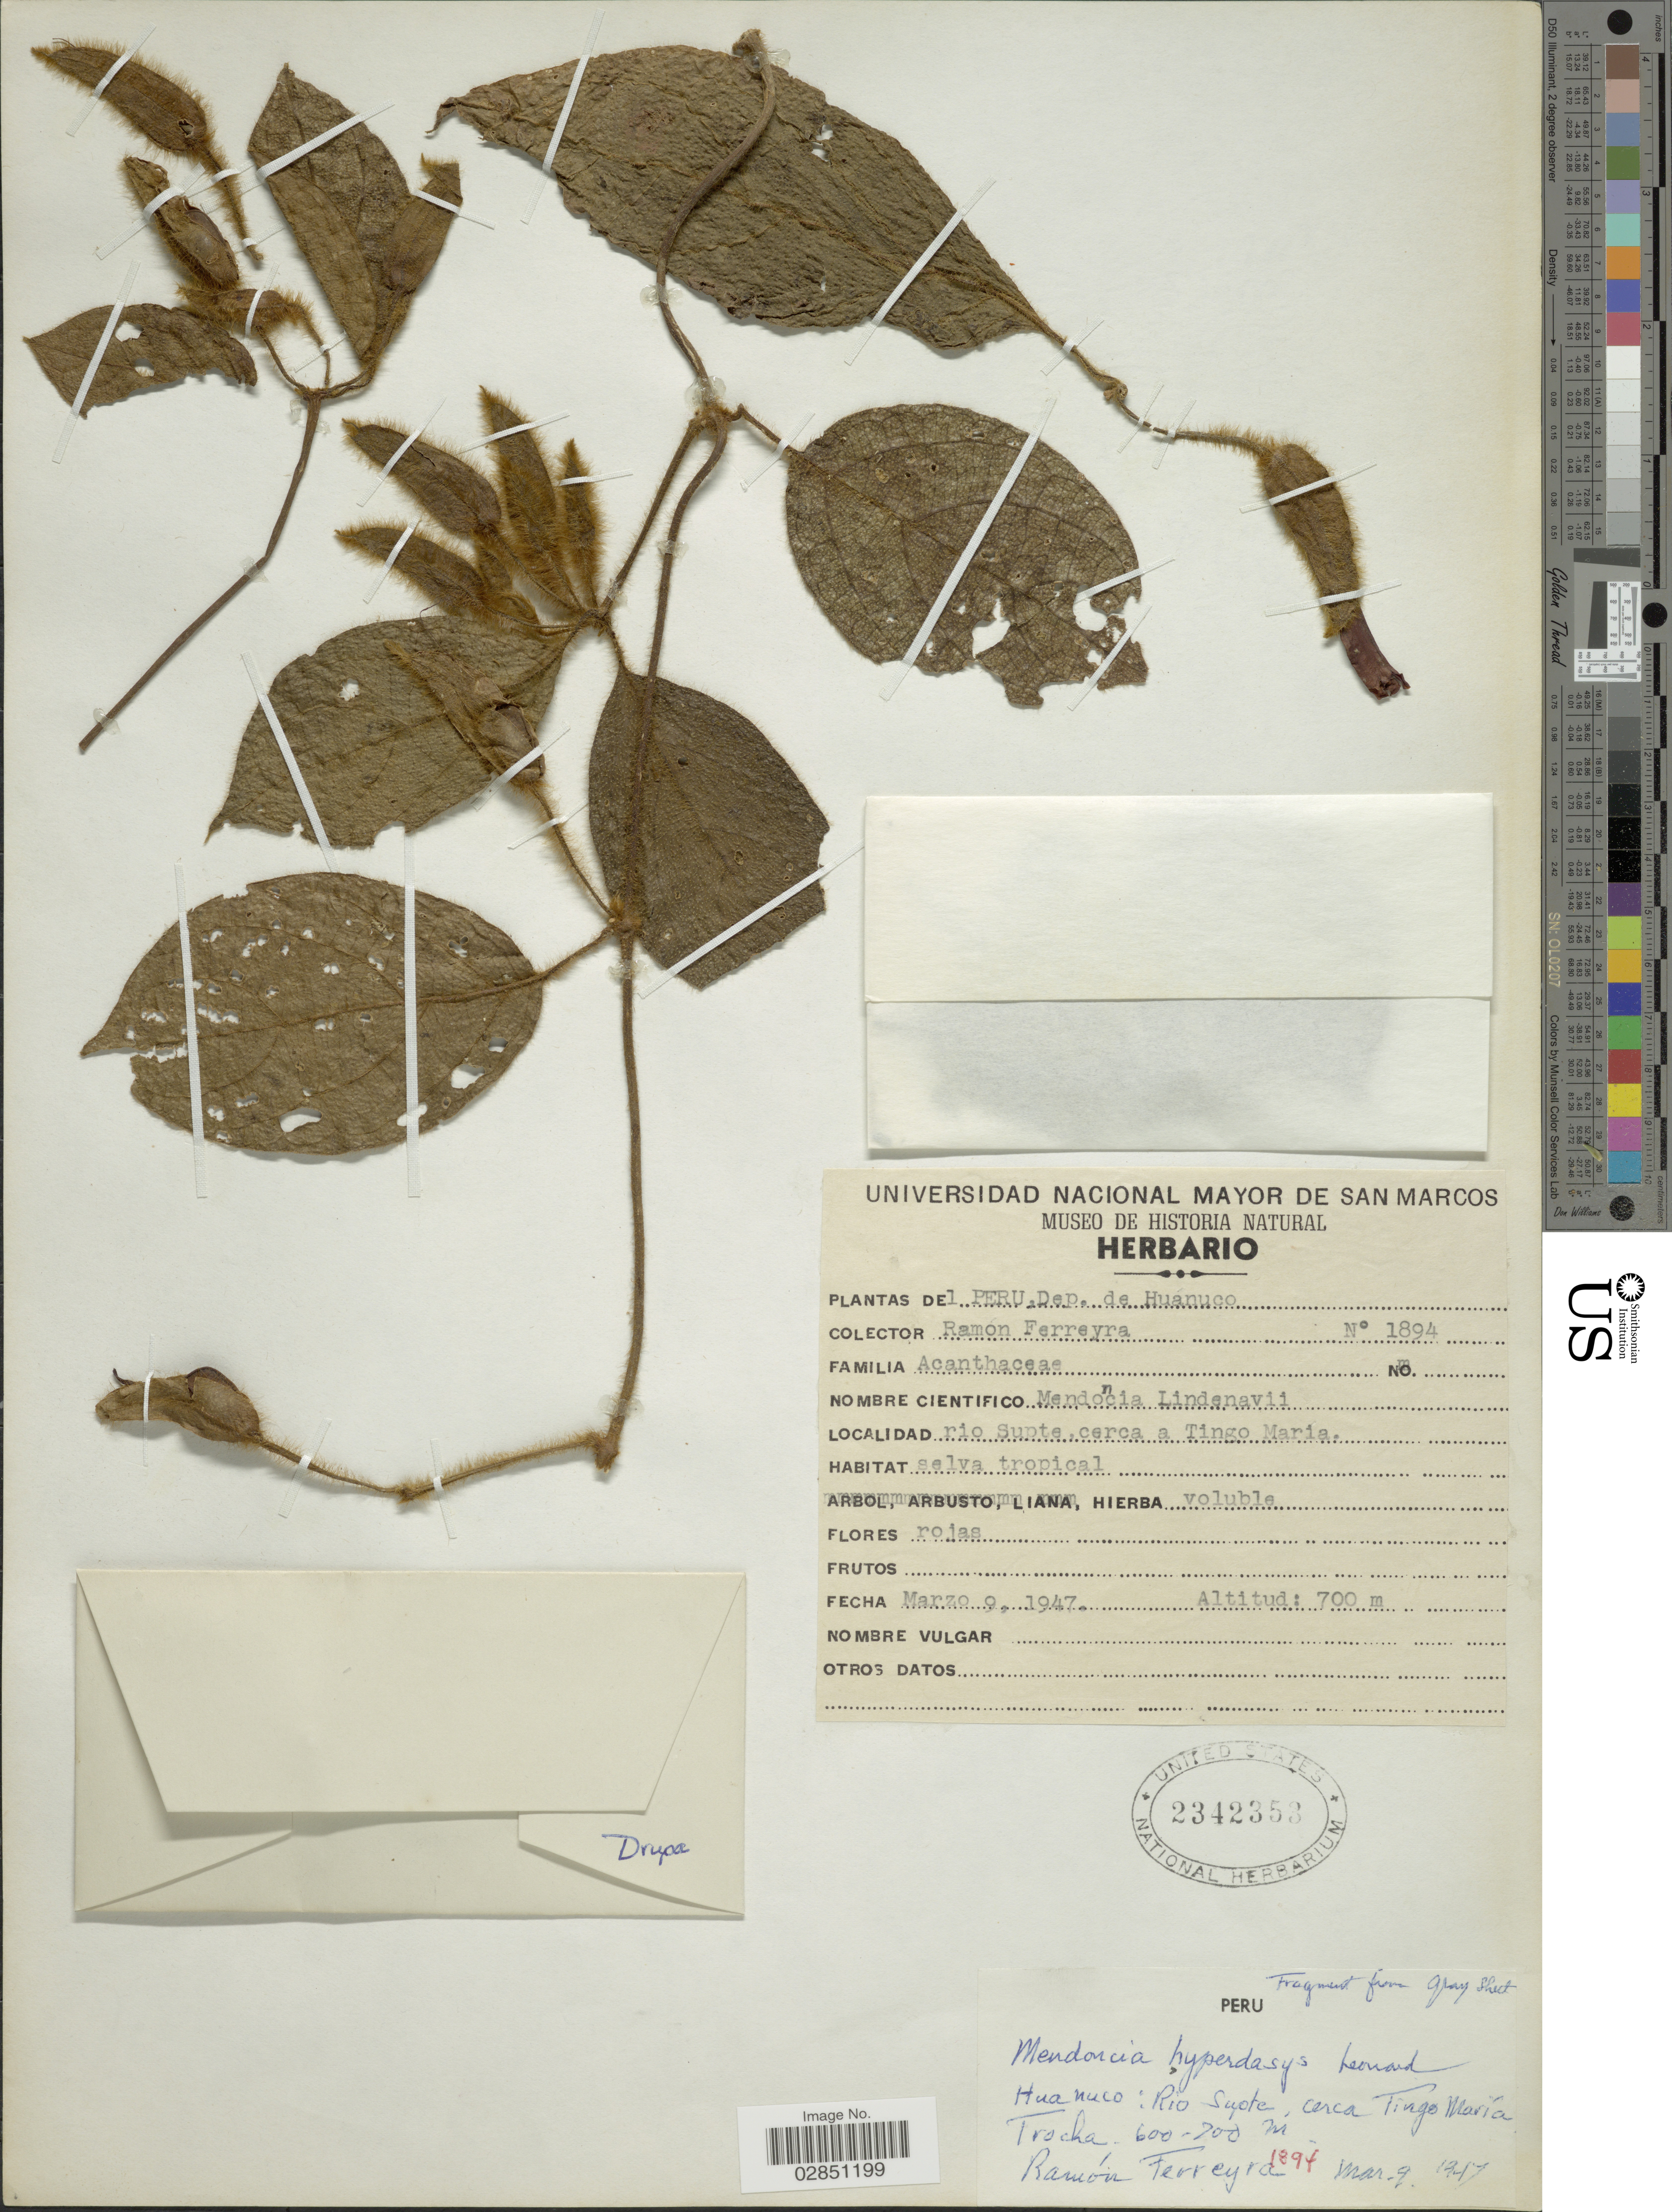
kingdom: Plantae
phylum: Tracheophyta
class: Magnoliopsida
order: Lamiales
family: Acanthaceae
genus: Mendoncia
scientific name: Mendoncia lindavii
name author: Rusby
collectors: R. A. Ferreyra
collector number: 1894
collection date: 1947-03-09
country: Peru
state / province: Huánuco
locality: Rio Supte, cerca a Tingo María. Trocha.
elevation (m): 700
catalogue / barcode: US 2342353